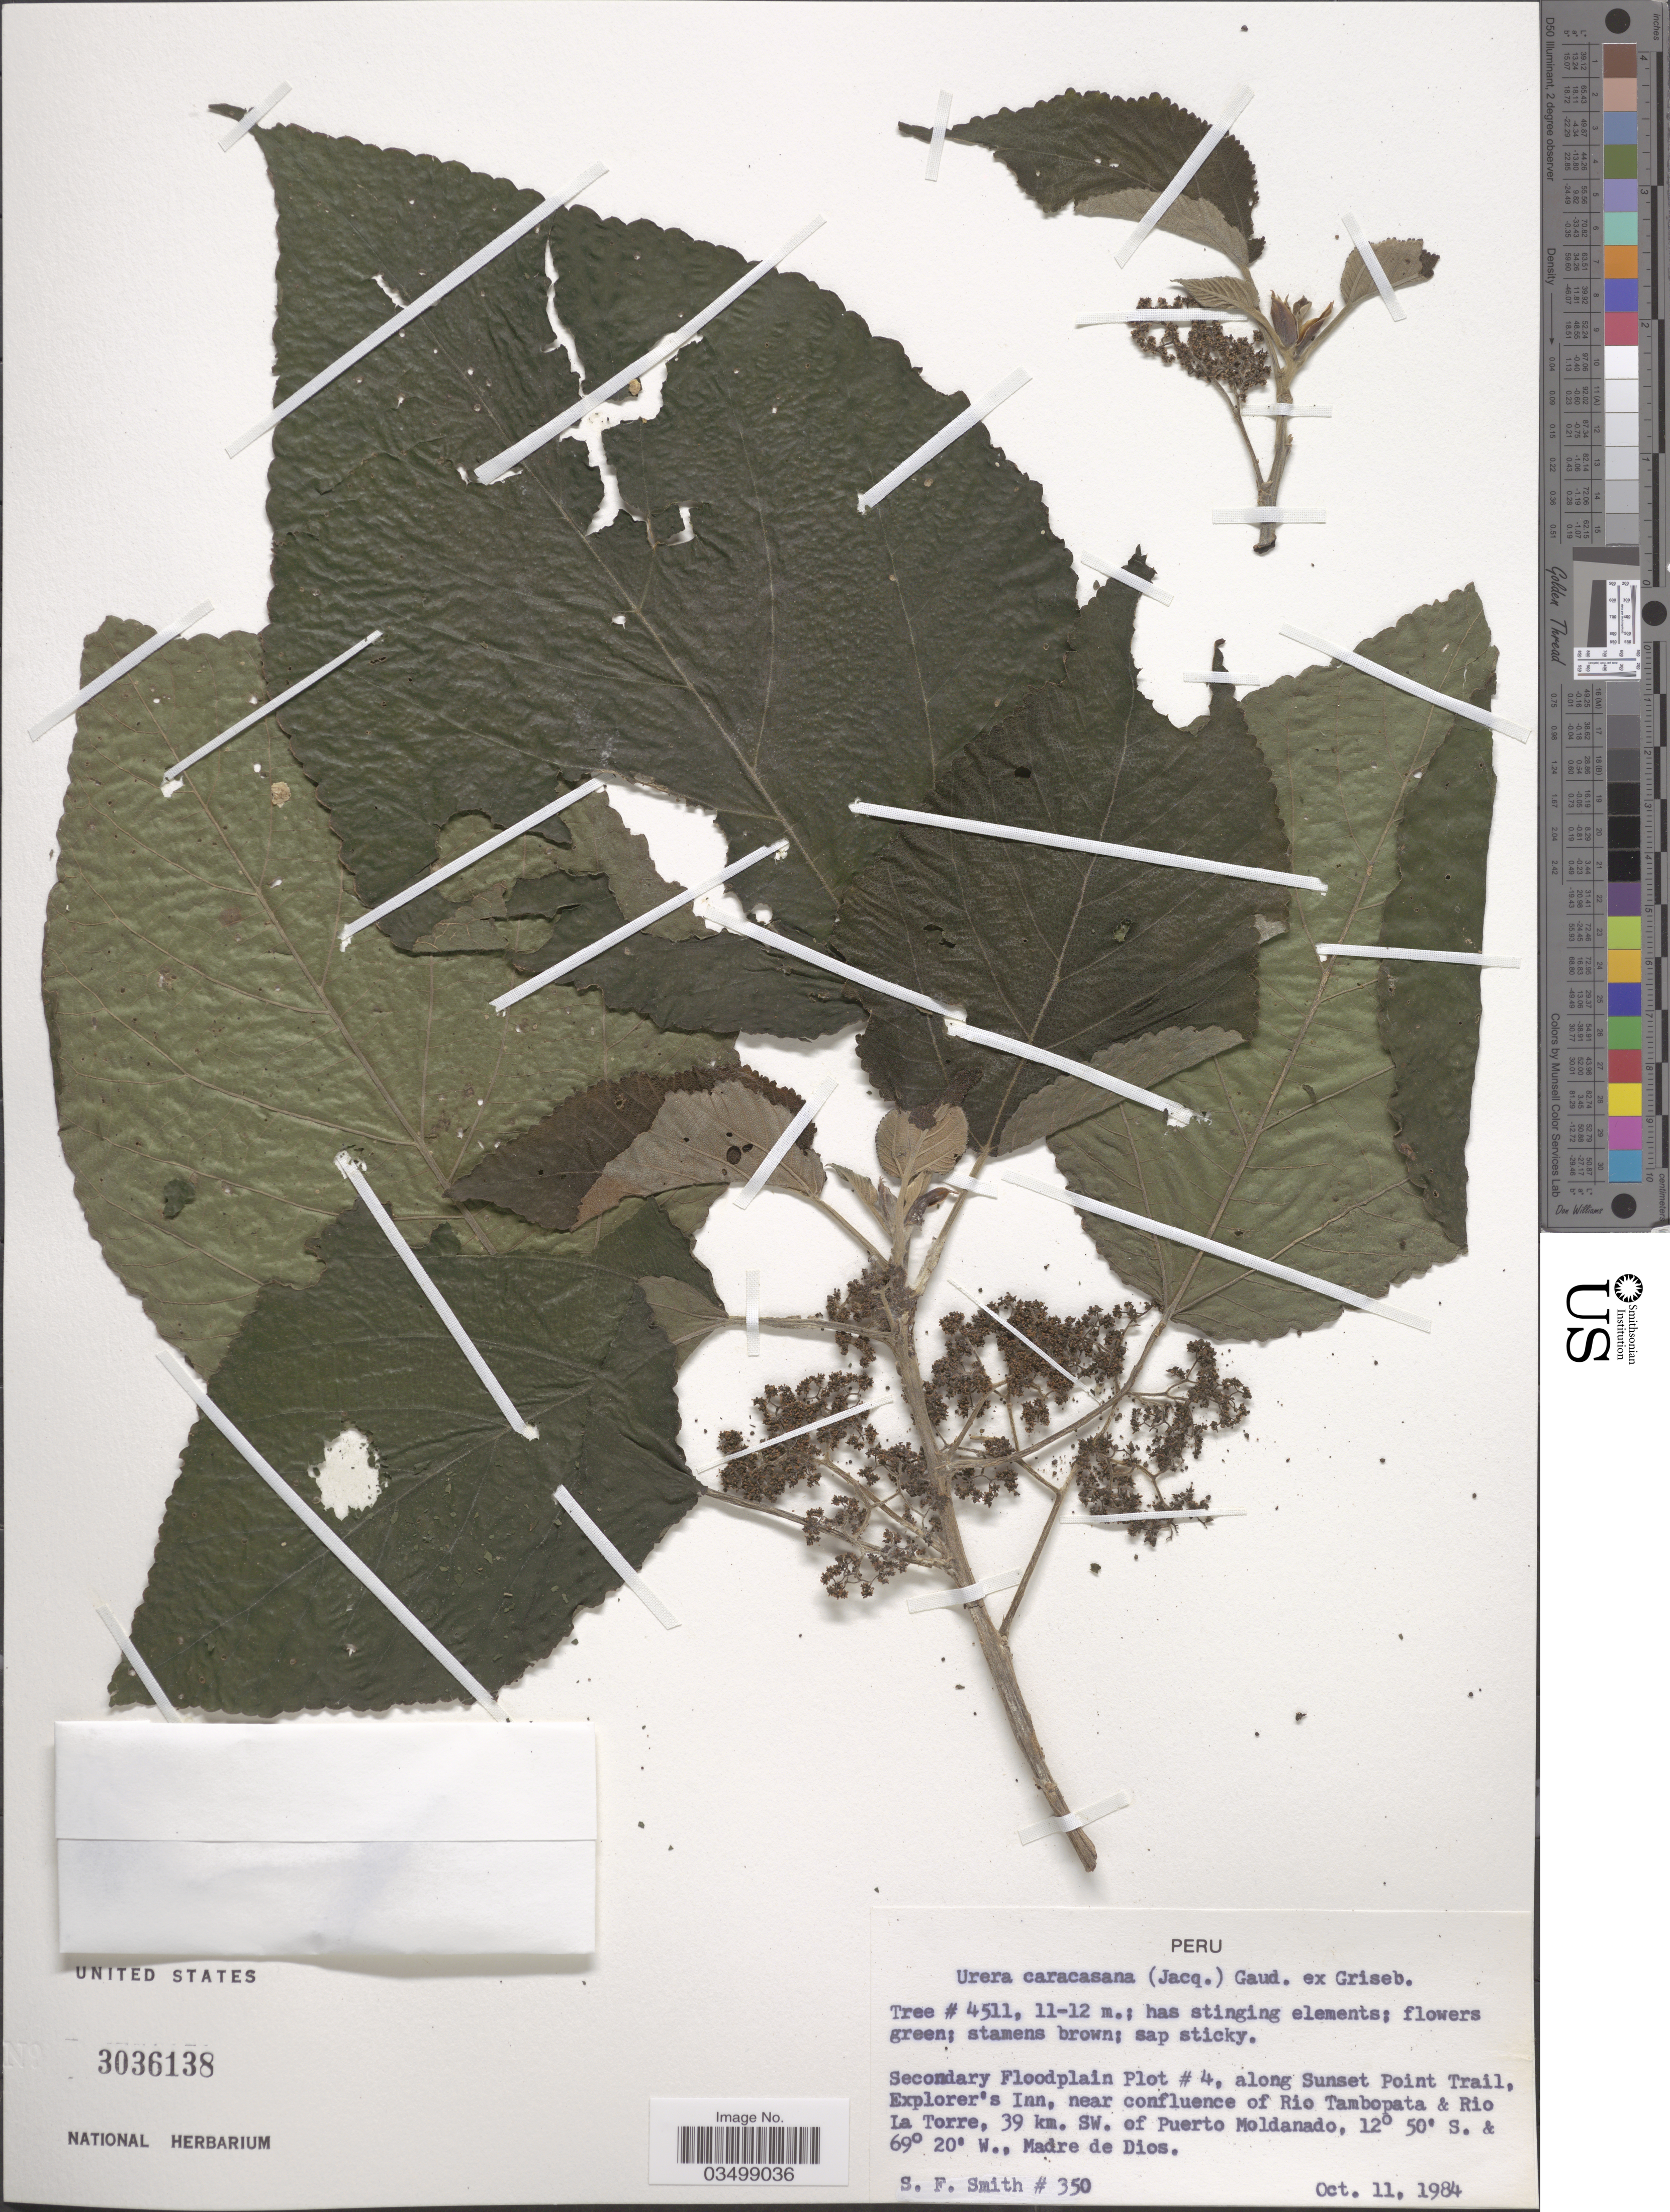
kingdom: Plantae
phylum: Tracheophyta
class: Magnoliopsida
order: Rosales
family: Urticaceae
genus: Urera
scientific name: Urera caracasana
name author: (Jacq.) Gaudich. ex Griseb.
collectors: S.F. Smith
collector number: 350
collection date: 1984-10-11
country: Peru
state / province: Madre de Dios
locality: Secondary Floodplain Plot # 4, along Sunset Point Trail, Explorer's Inn, near confluence of Rio Tambopata & Rio La Torre, 39 km. SW. of Puerto Moldanado.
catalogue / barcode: US 3036138